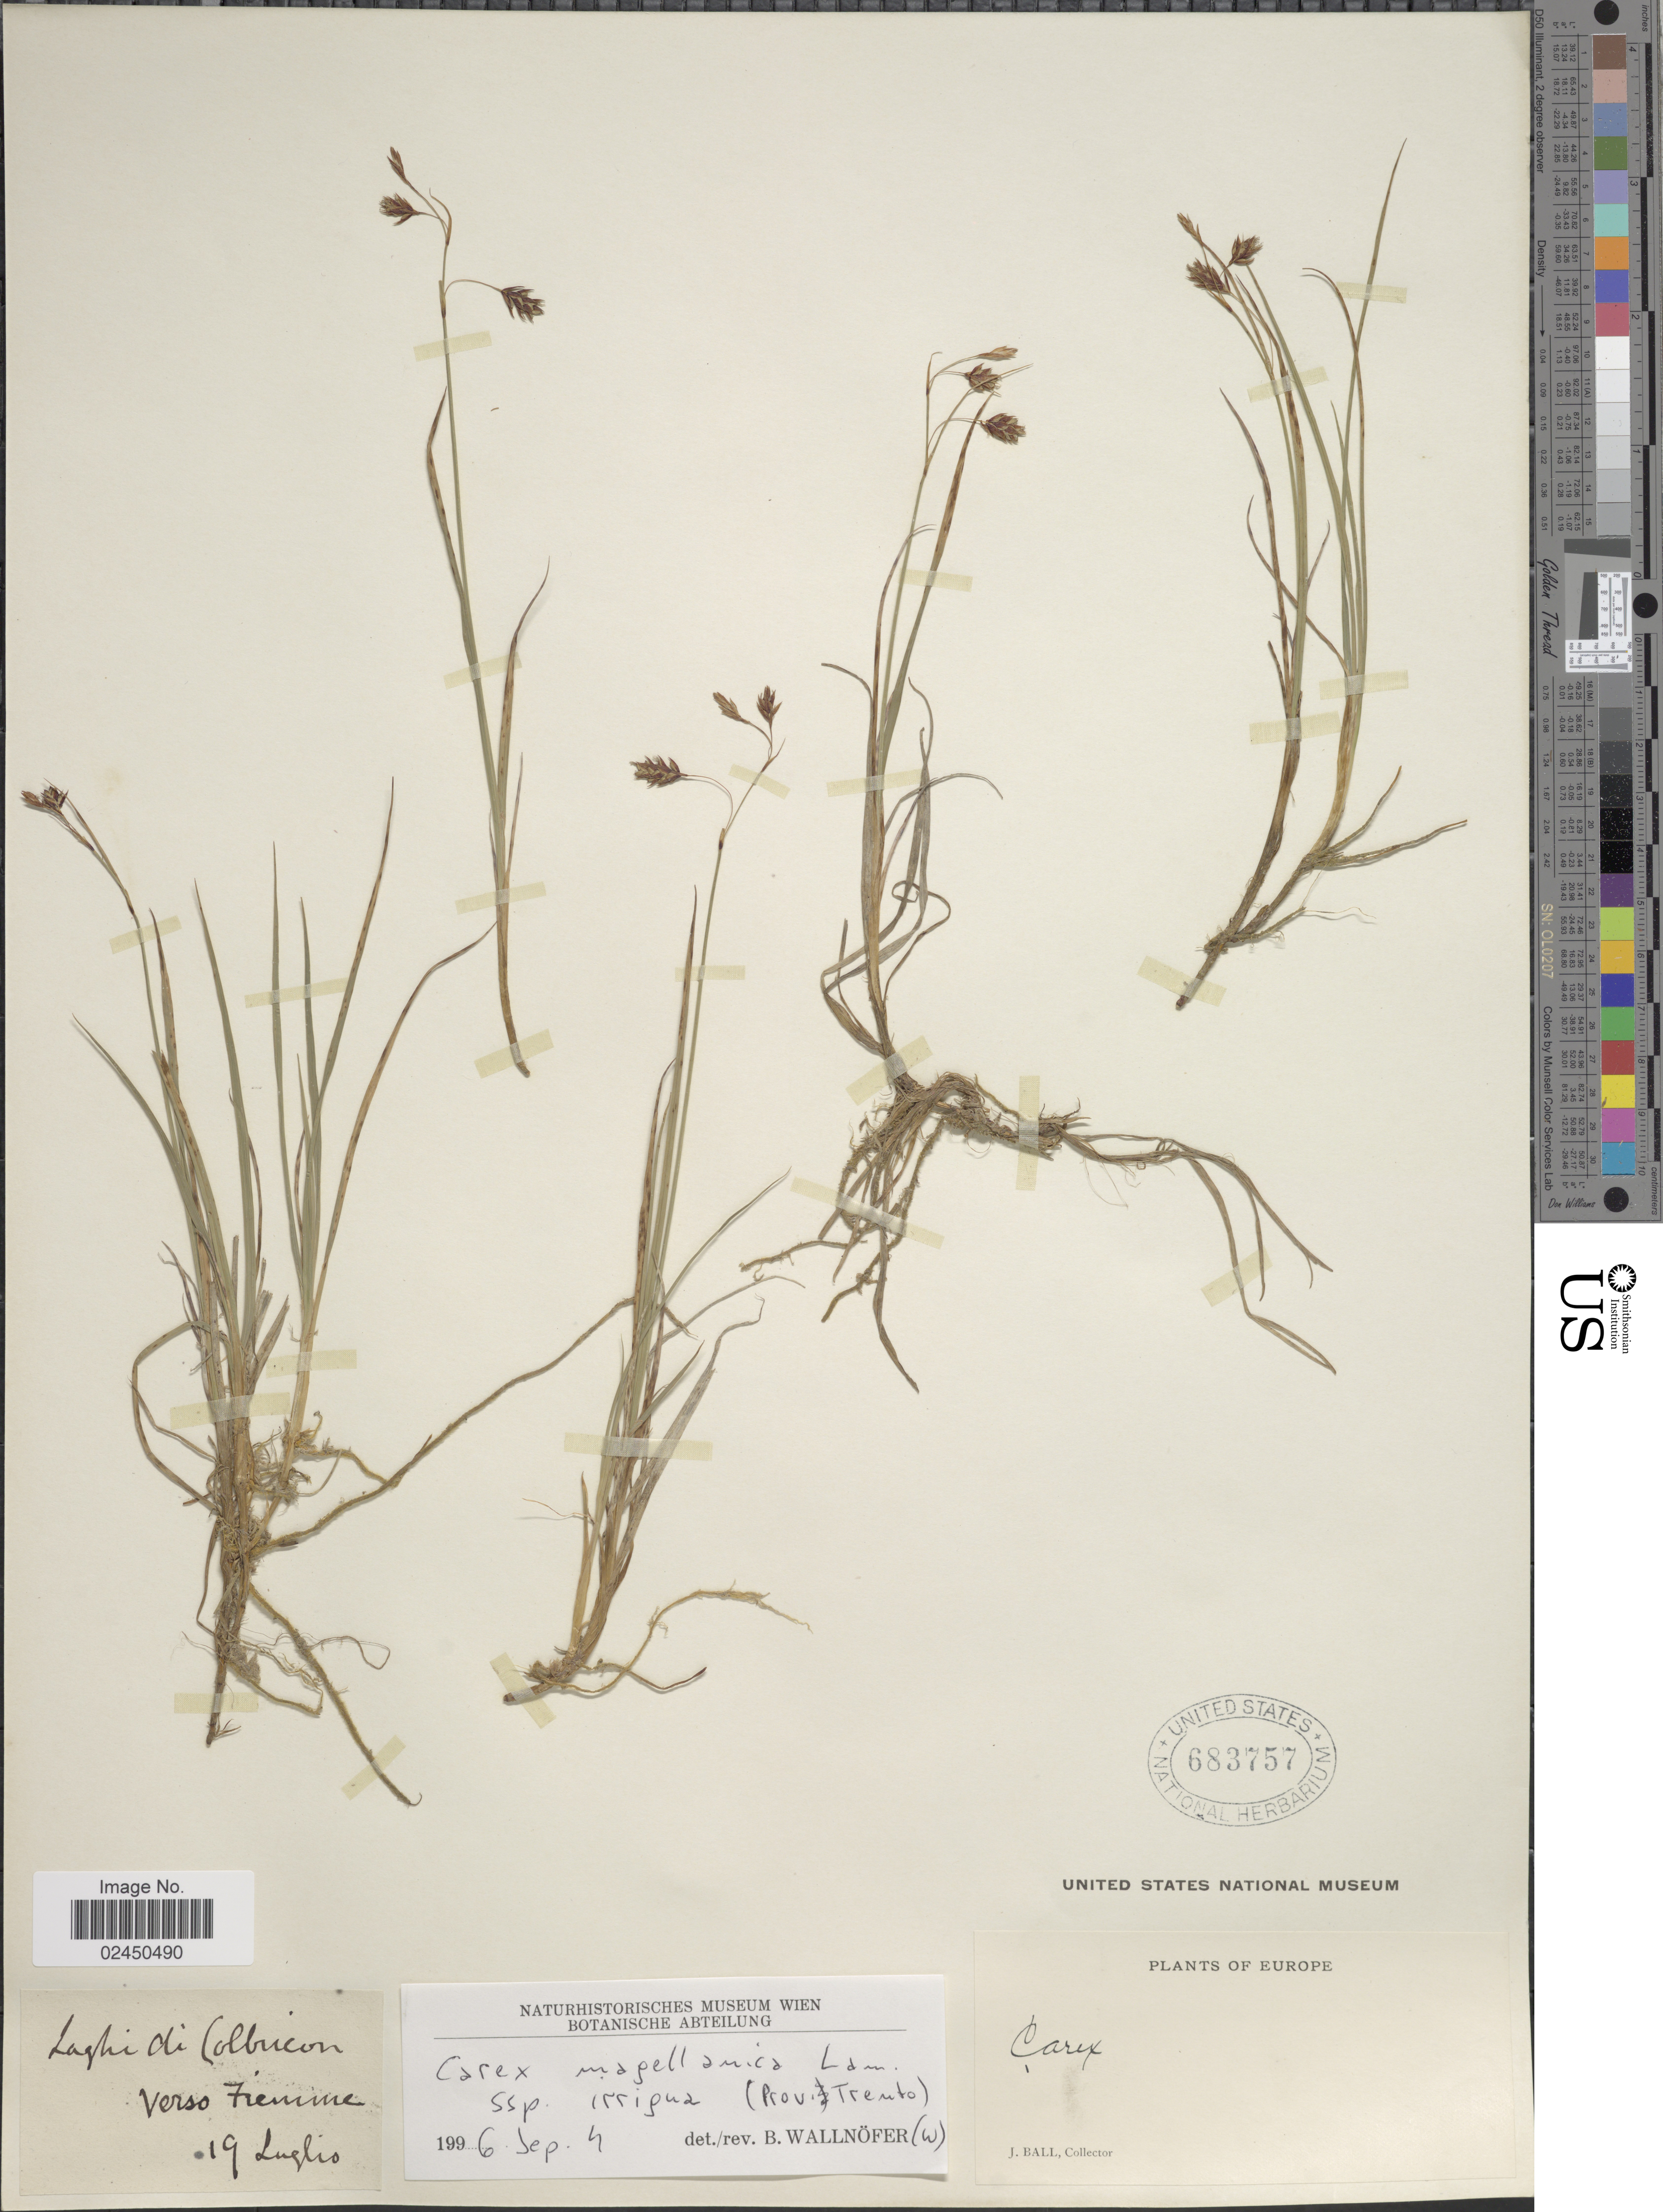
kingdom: Plantae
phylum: Tracheophyta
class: Liliopsida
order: Poales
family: Cyperaceae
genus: Carex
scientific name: Carex magellanica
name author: Lam.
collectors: J. Ball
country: Italy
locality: Laghi di Colbricon, Verso Fiemme, Europe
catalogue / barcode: US 683757